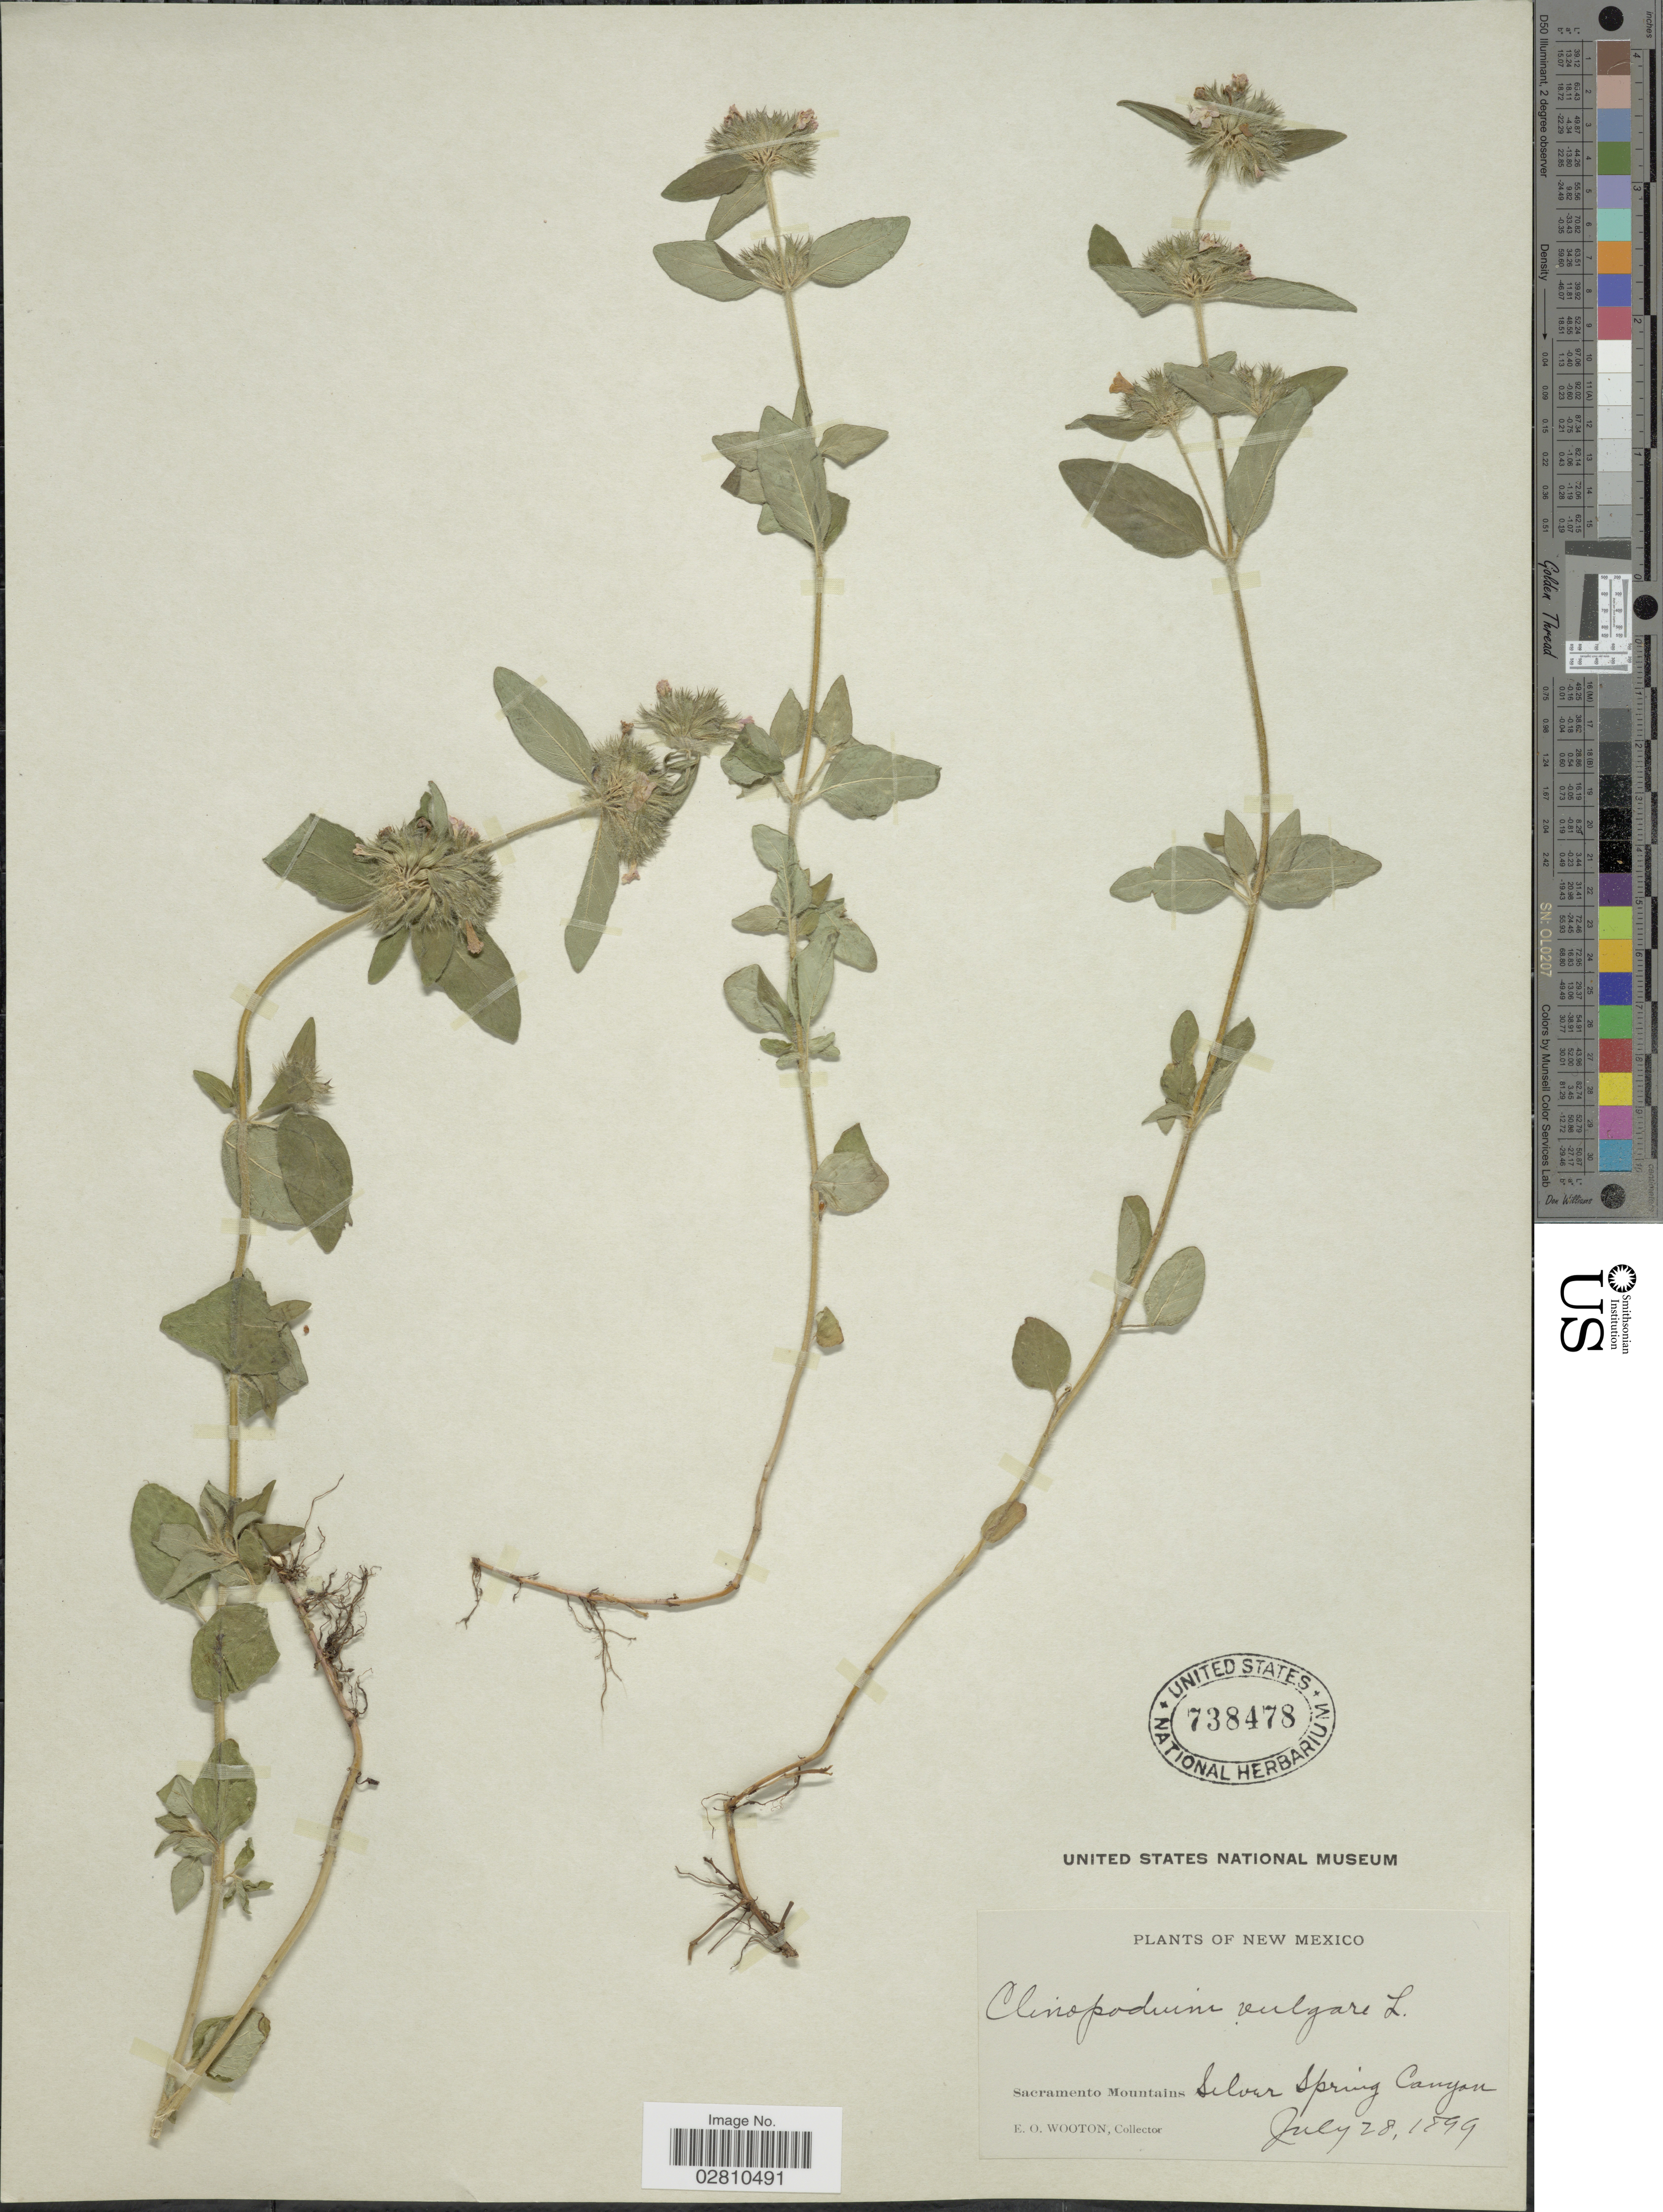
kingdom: Plantae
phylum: Tracheophyta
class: Magnoliopsida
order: Lamiales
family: Lamiaceae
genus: Clinopodium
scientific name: Clinopodium vulgare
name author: L.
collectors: E. O. Wooton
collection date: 1899-07-28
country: United States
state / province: New Mexico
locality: Sacramento Mountains, Silver Spring Canyon.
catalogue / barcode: US 738478